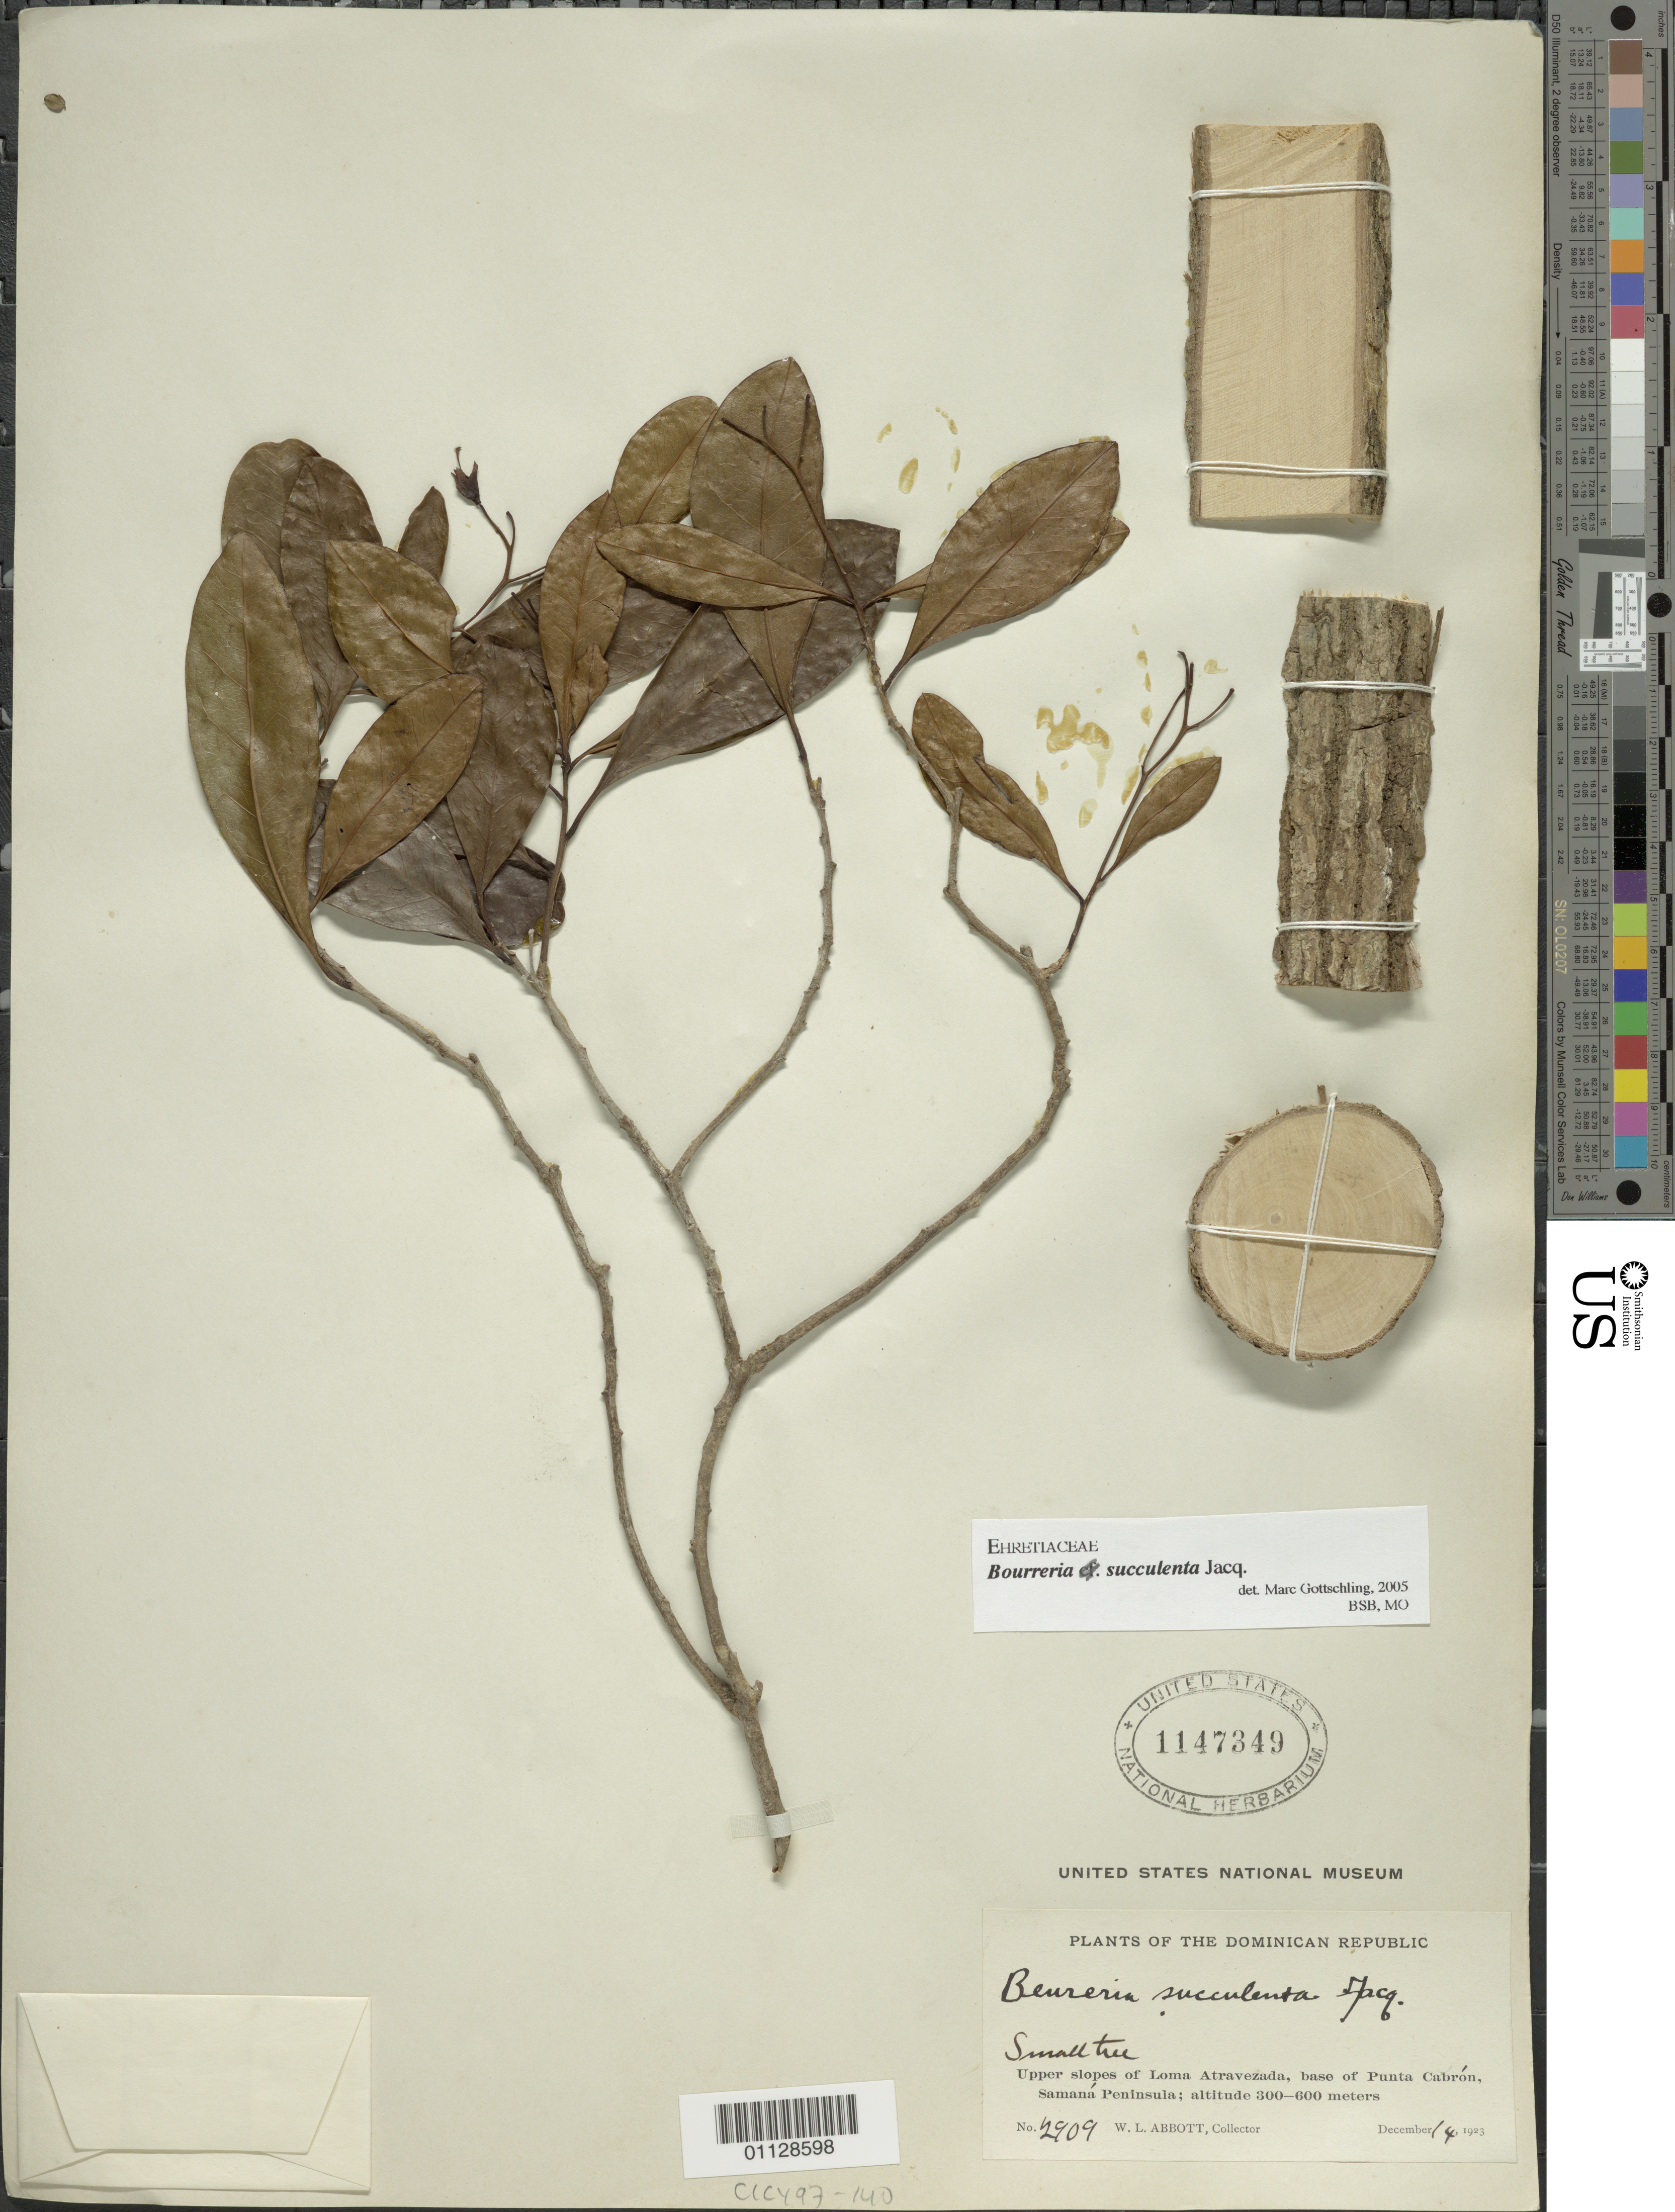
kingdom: Plantae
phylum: Tracheophyta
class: Magnoliopsida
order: Boraginales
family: Ehretiaceae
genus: Bourreria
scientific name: Bourreria succulenta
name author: Jacq.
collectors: W. L. Abbott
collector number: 2909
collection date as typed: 14 Dec 1923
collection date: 1923-12-14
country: Dominican Republic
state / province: Samaná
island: Hispaniola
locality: Upper slopes of Loma Atravezada, base of Punta Cabrón, Samaná Peninsula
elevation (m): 300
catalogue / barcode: US 1147349